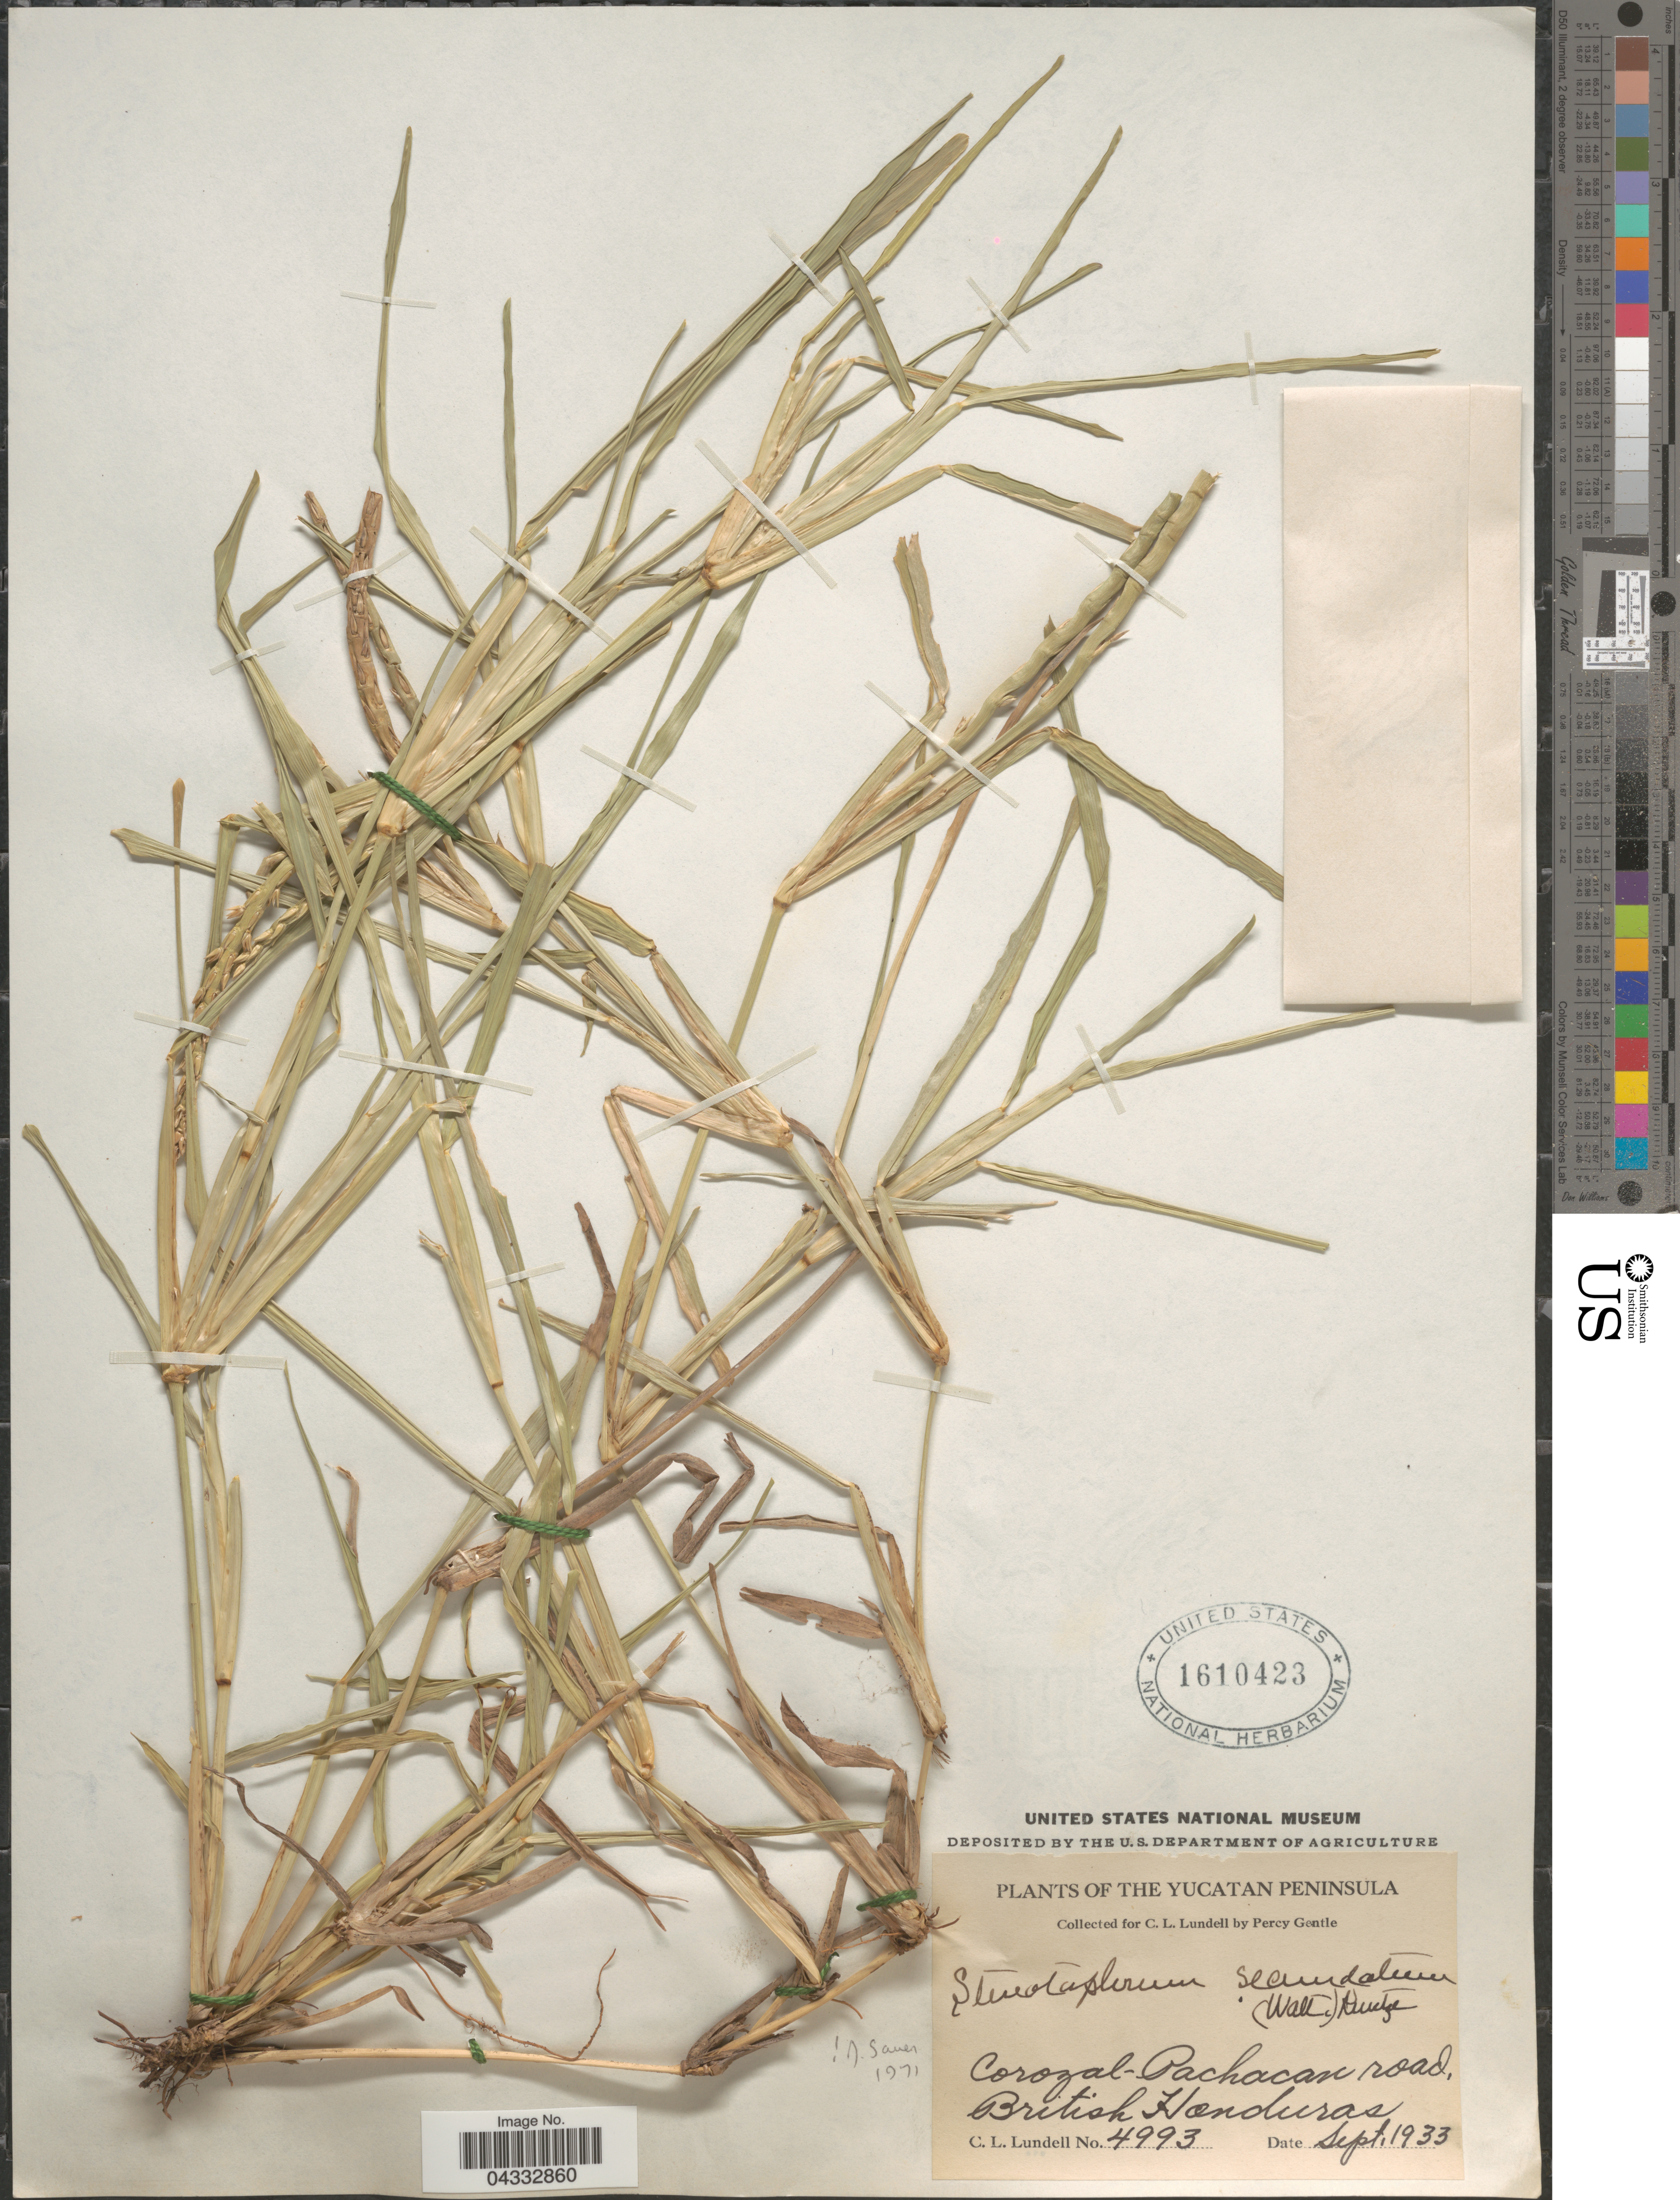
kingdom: Plantae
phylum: Tracheophyta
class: Liliopsida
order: Poales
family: Poaceae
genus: Stenotaphrum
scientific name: Stenotaphrum secundatum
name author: (Walter) Kuntze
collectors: C. L. Lundell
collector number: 4993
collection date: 1933-09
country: Belize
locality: The Yucatan Peninsula. Corozal-Pachacan road. British Honduras.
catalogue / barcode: US 1610423